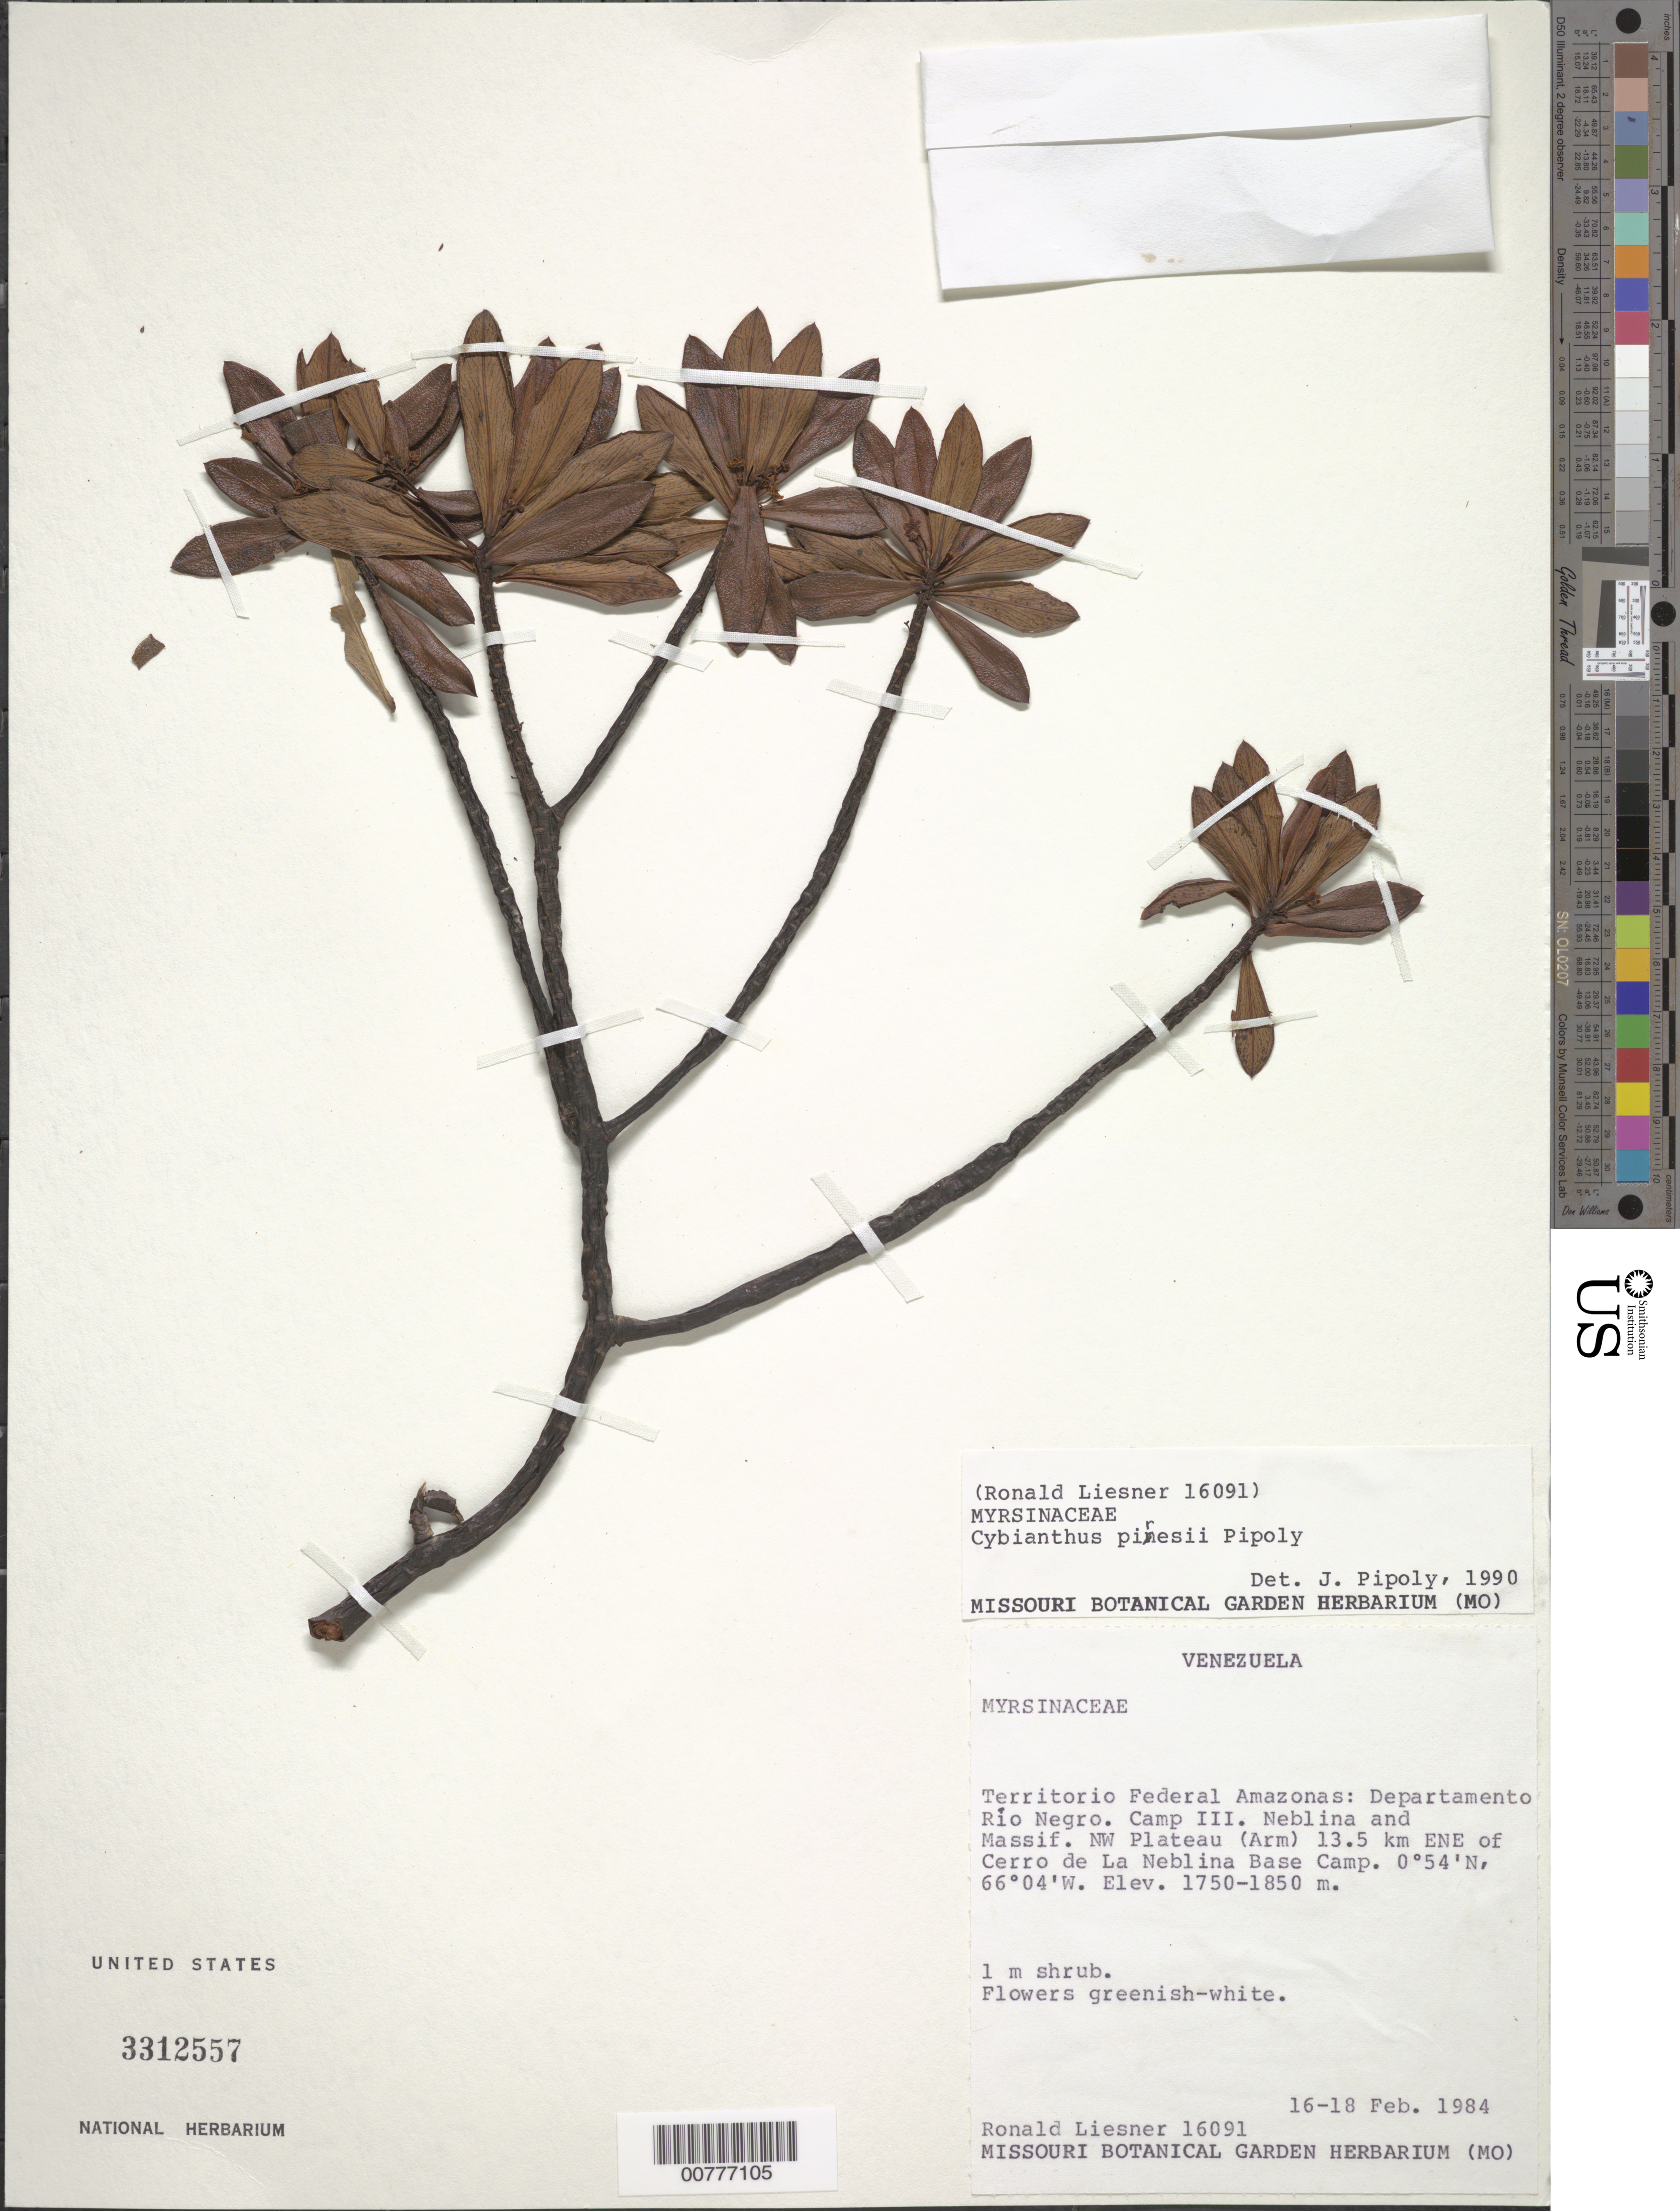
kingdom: Plantae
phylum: Tracheophyta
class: Magnoliopsida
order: Ericales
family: Primulaceae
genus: Cybianthus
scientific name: Cybianthus piresii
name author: Pipoly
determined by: Pipoly, J. J., III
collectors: R. L. Liesner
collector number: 16091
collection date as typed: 16-Feb-84 to 18-Feb-84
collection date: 1984-02-16/1984-02-18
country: Venezuela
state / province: Amazonas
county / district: Río Negro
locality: Cerro de La Neblina Base Camp, Camp III, Neblina & Massif, NW Plateau, 13.5 km ENE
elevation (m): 1750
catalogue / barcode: US 3312557